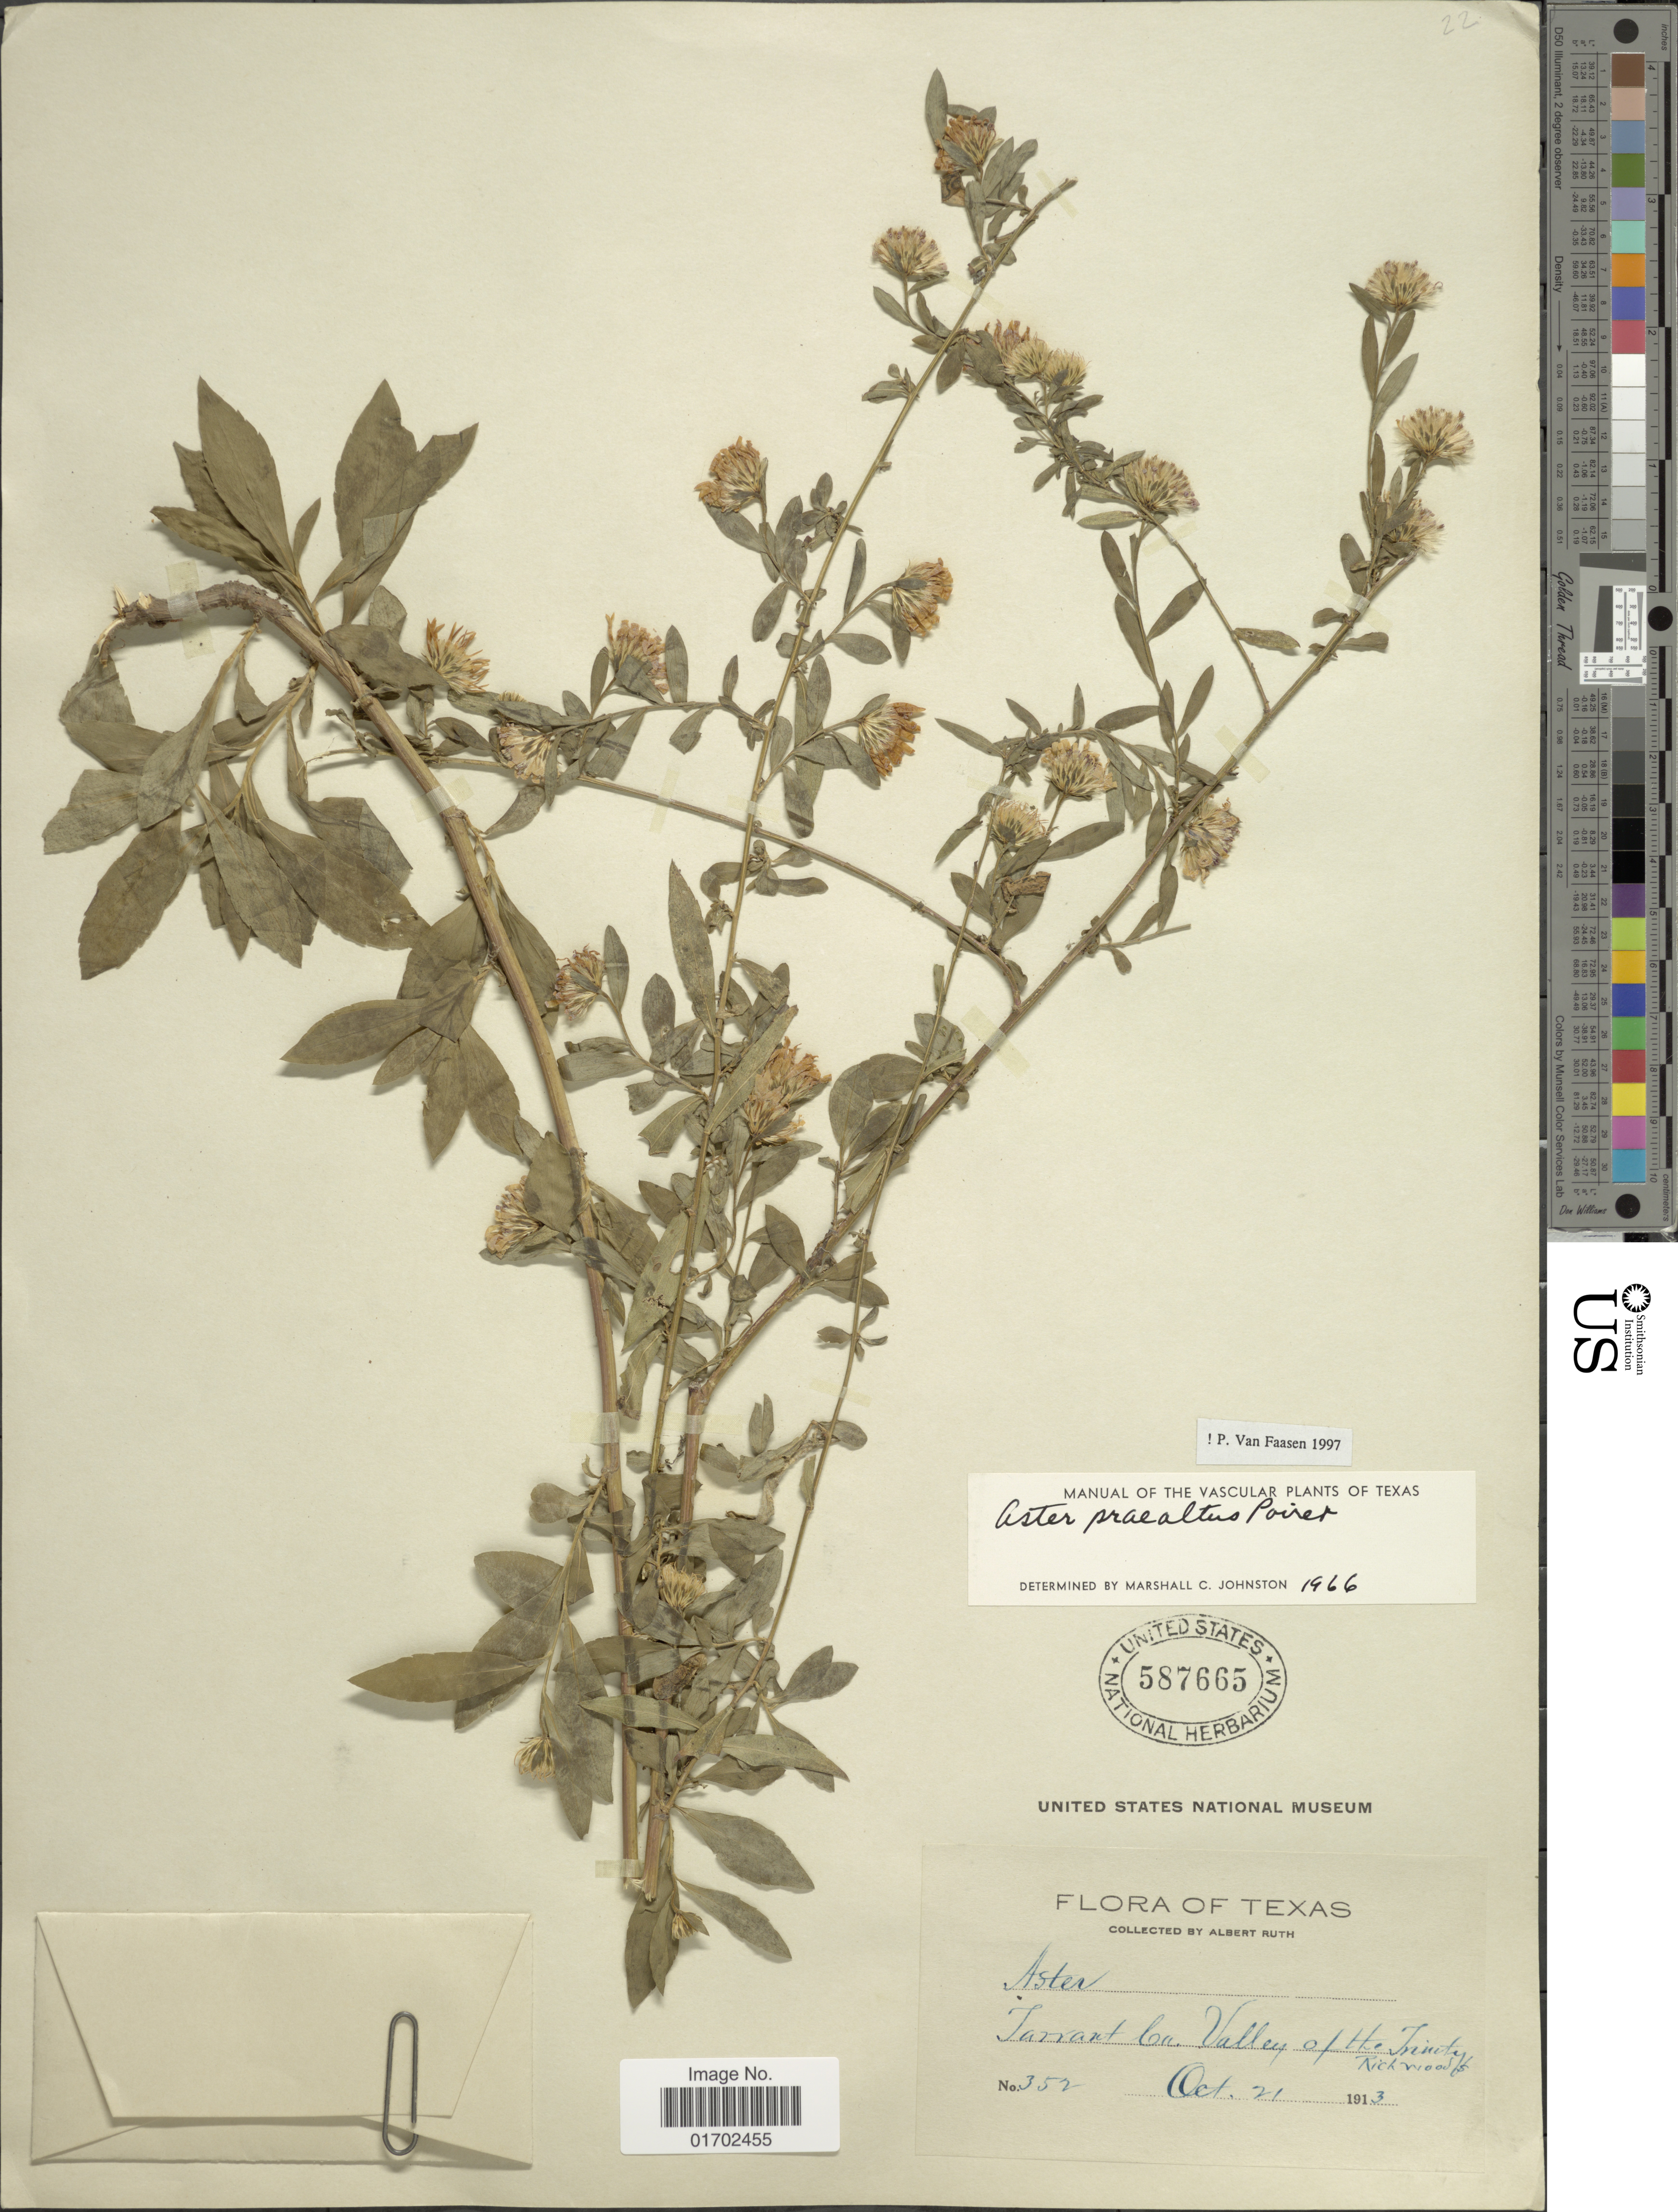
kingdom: Plantae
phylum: Tracheophyta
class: Magnoliopsida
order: Asterales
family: Asteraceae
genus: Symphyotrichum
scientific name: Symphyotrichum praealtum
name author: (Poir.) G.L. Nesom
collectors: A. Ruth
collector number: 352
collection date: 1913-10-21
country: United States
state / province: Texas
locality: Tarrant Co. Valley of the Trinity.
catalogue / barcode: US 587665